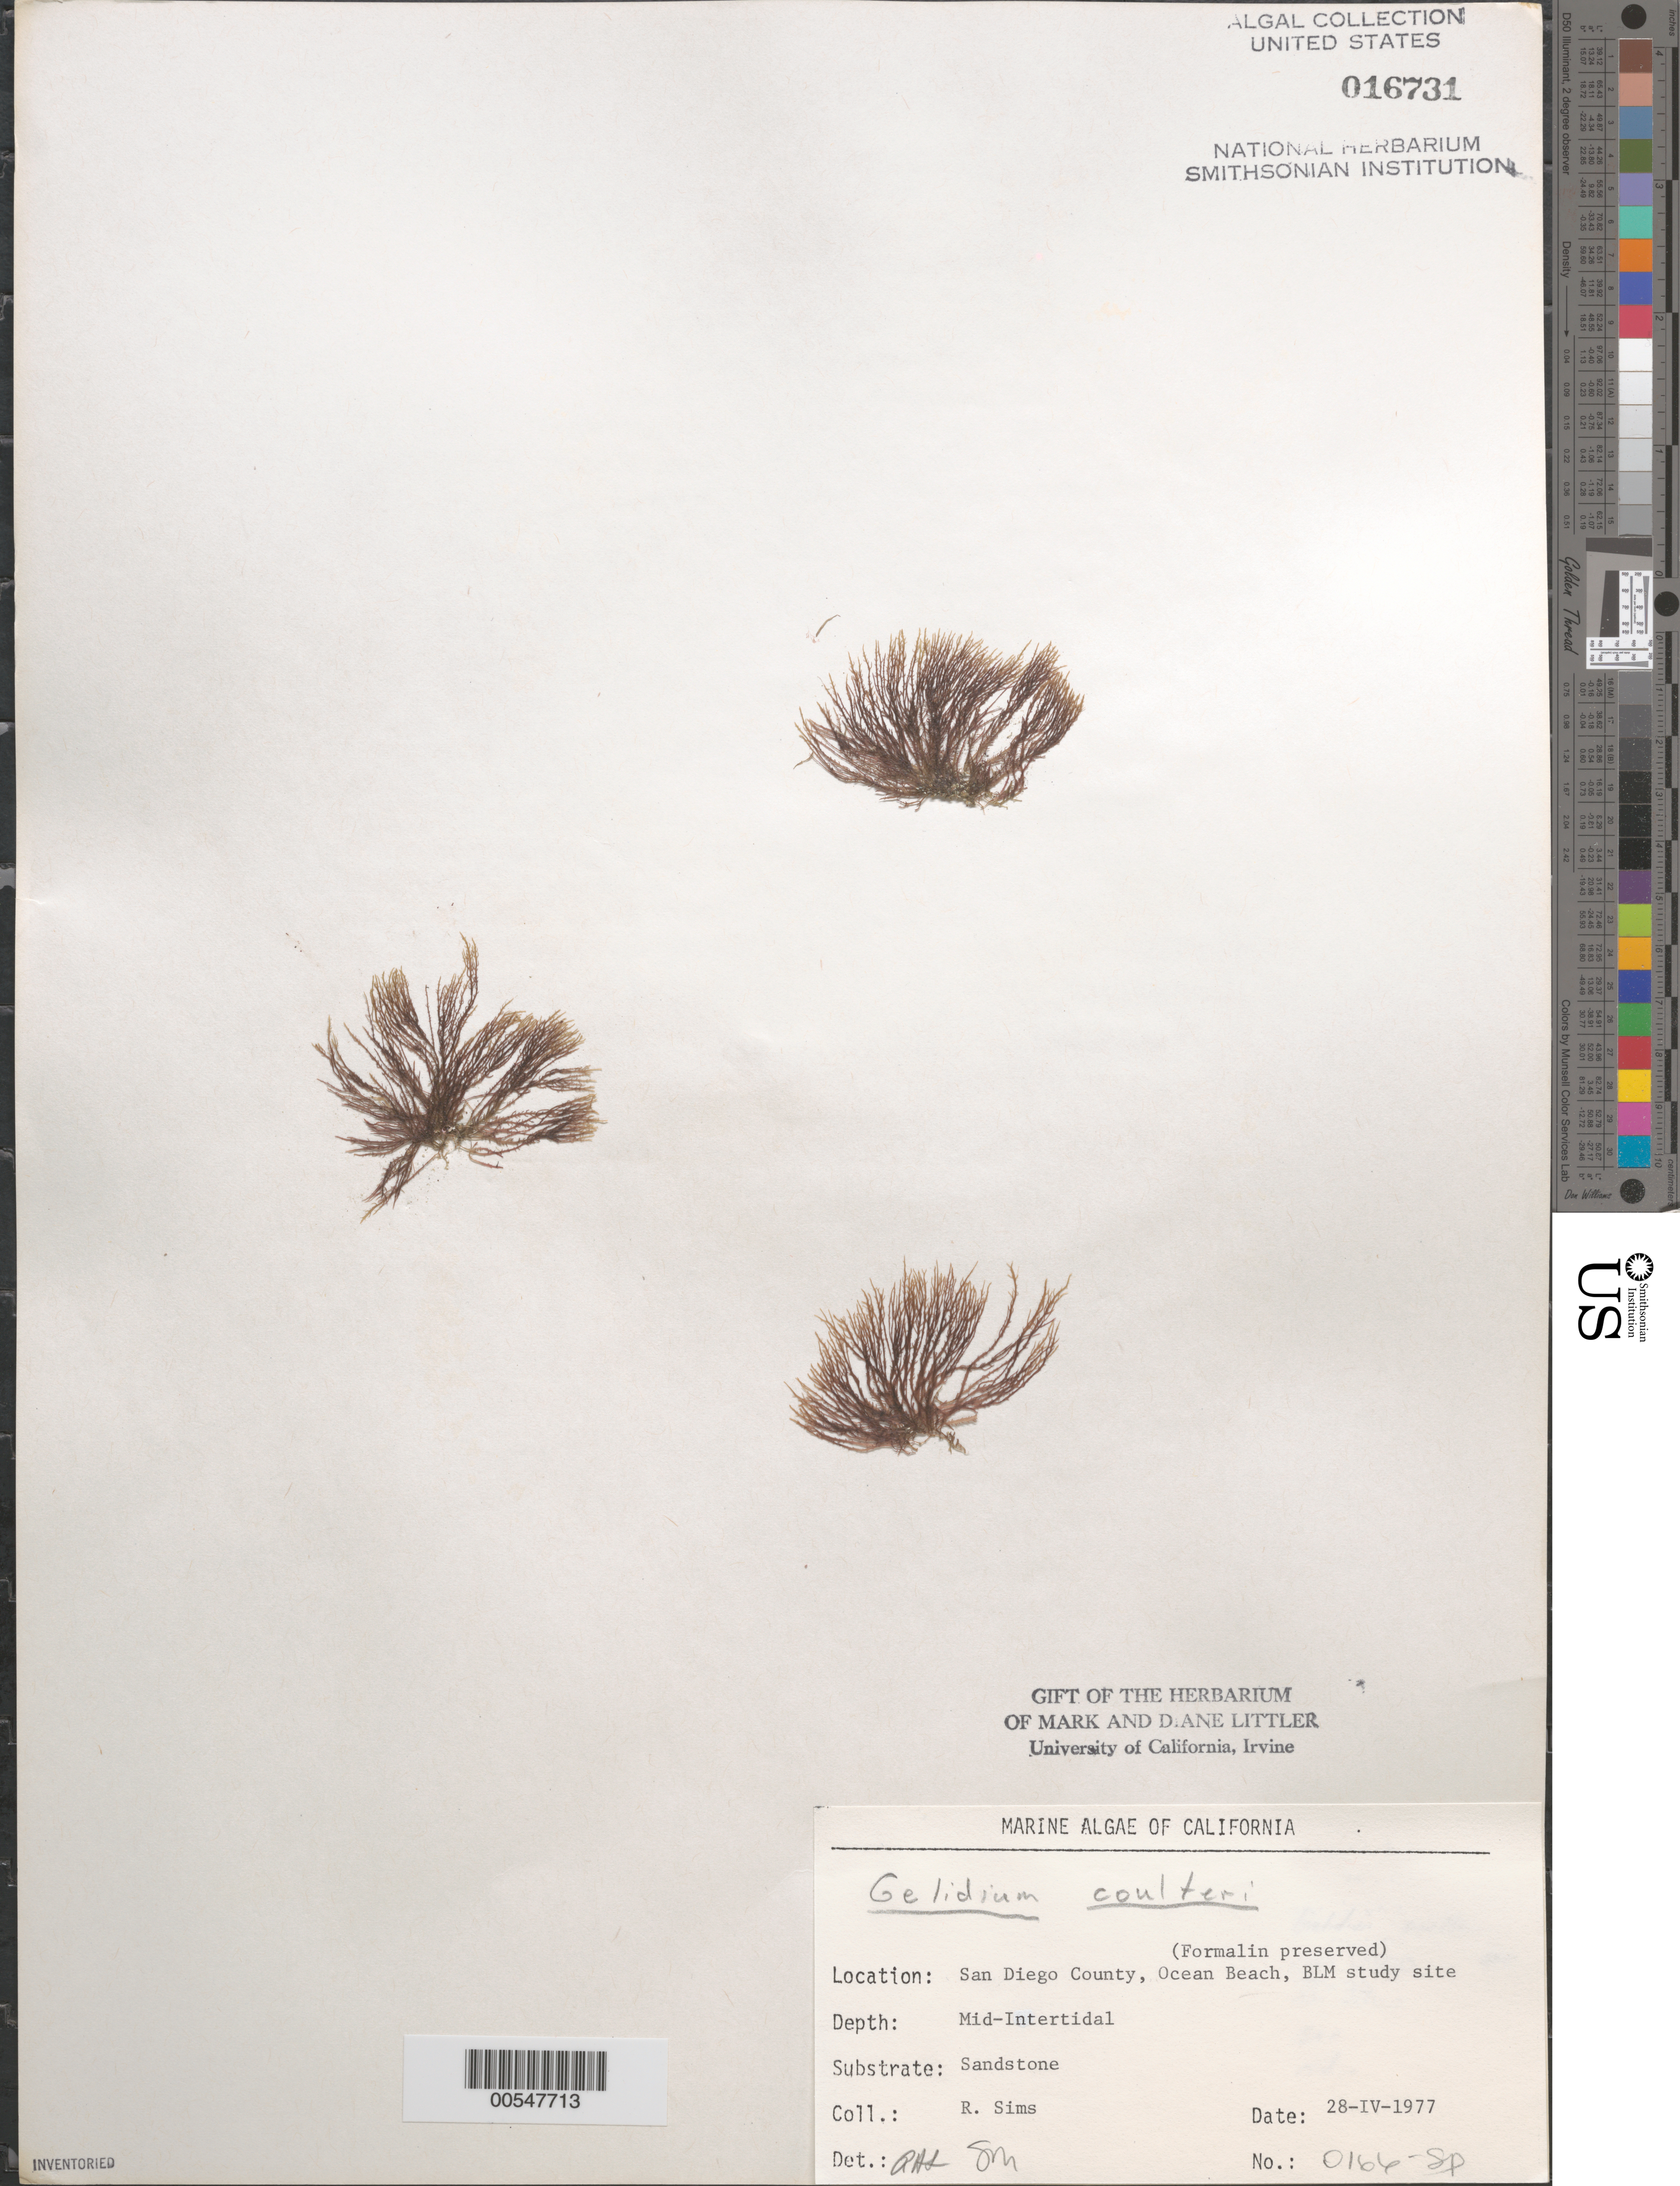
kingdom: Plantae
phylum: Rhodophyta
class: Florideophyceae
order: Gelidiales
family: Gelidiaceae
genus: Gelidium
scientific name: Gelidium coulteri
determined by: Sims, Robert H.; Murray, S. N.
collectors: R. H. Sims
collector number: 0166-sd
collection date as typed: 28 Apr 1977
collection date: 1977-04-28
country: United States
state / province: California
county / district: San Diego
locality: Ocean Beach, end of Del Monte Street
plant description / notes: BLM-SOCALBIGHT Rocky Intertidal Survey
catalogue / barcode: US 16731